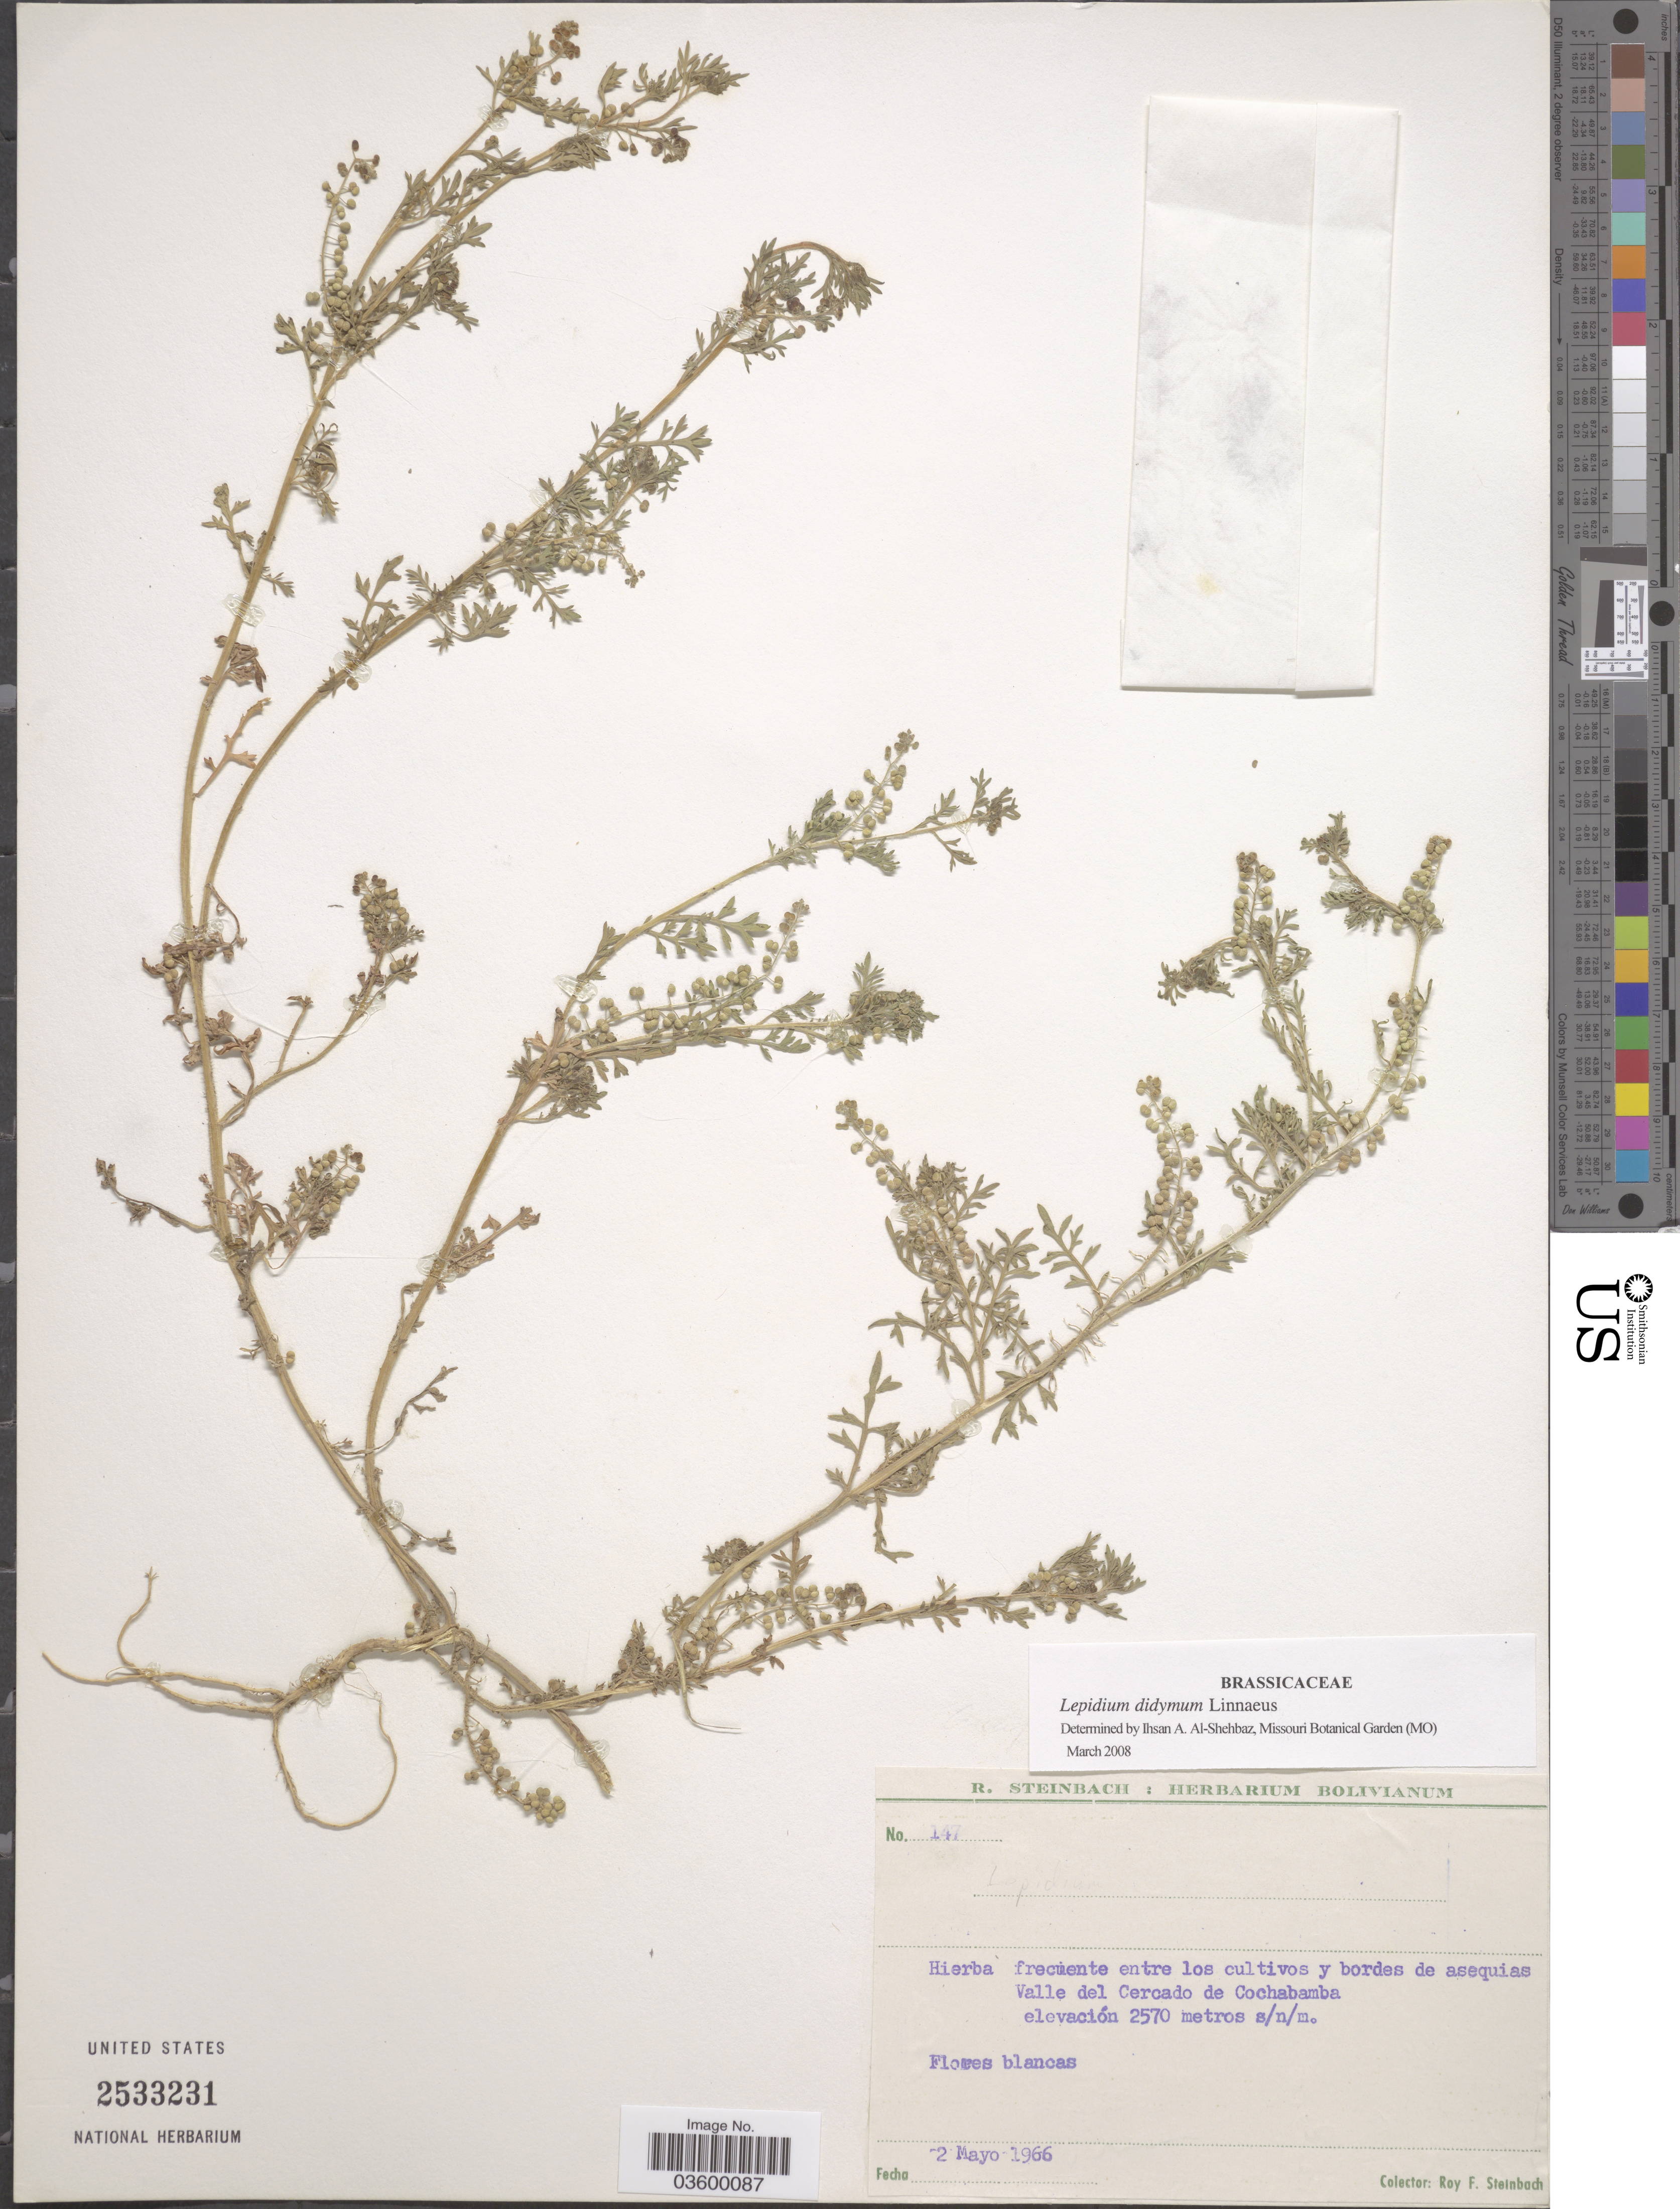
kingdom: Plantae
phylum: Tracheophyta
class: Magnoliopsida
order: Brassicales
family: Brassicaceae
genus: Lepidium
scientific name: Lepidium didymum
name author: L.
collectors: R. F. Steinbach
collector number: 147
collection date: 1966-05-02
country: Bolivia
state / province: Cochabamba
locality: Valle del Cercado de Cochabamba.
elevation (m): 2570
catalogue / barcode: US 2533231